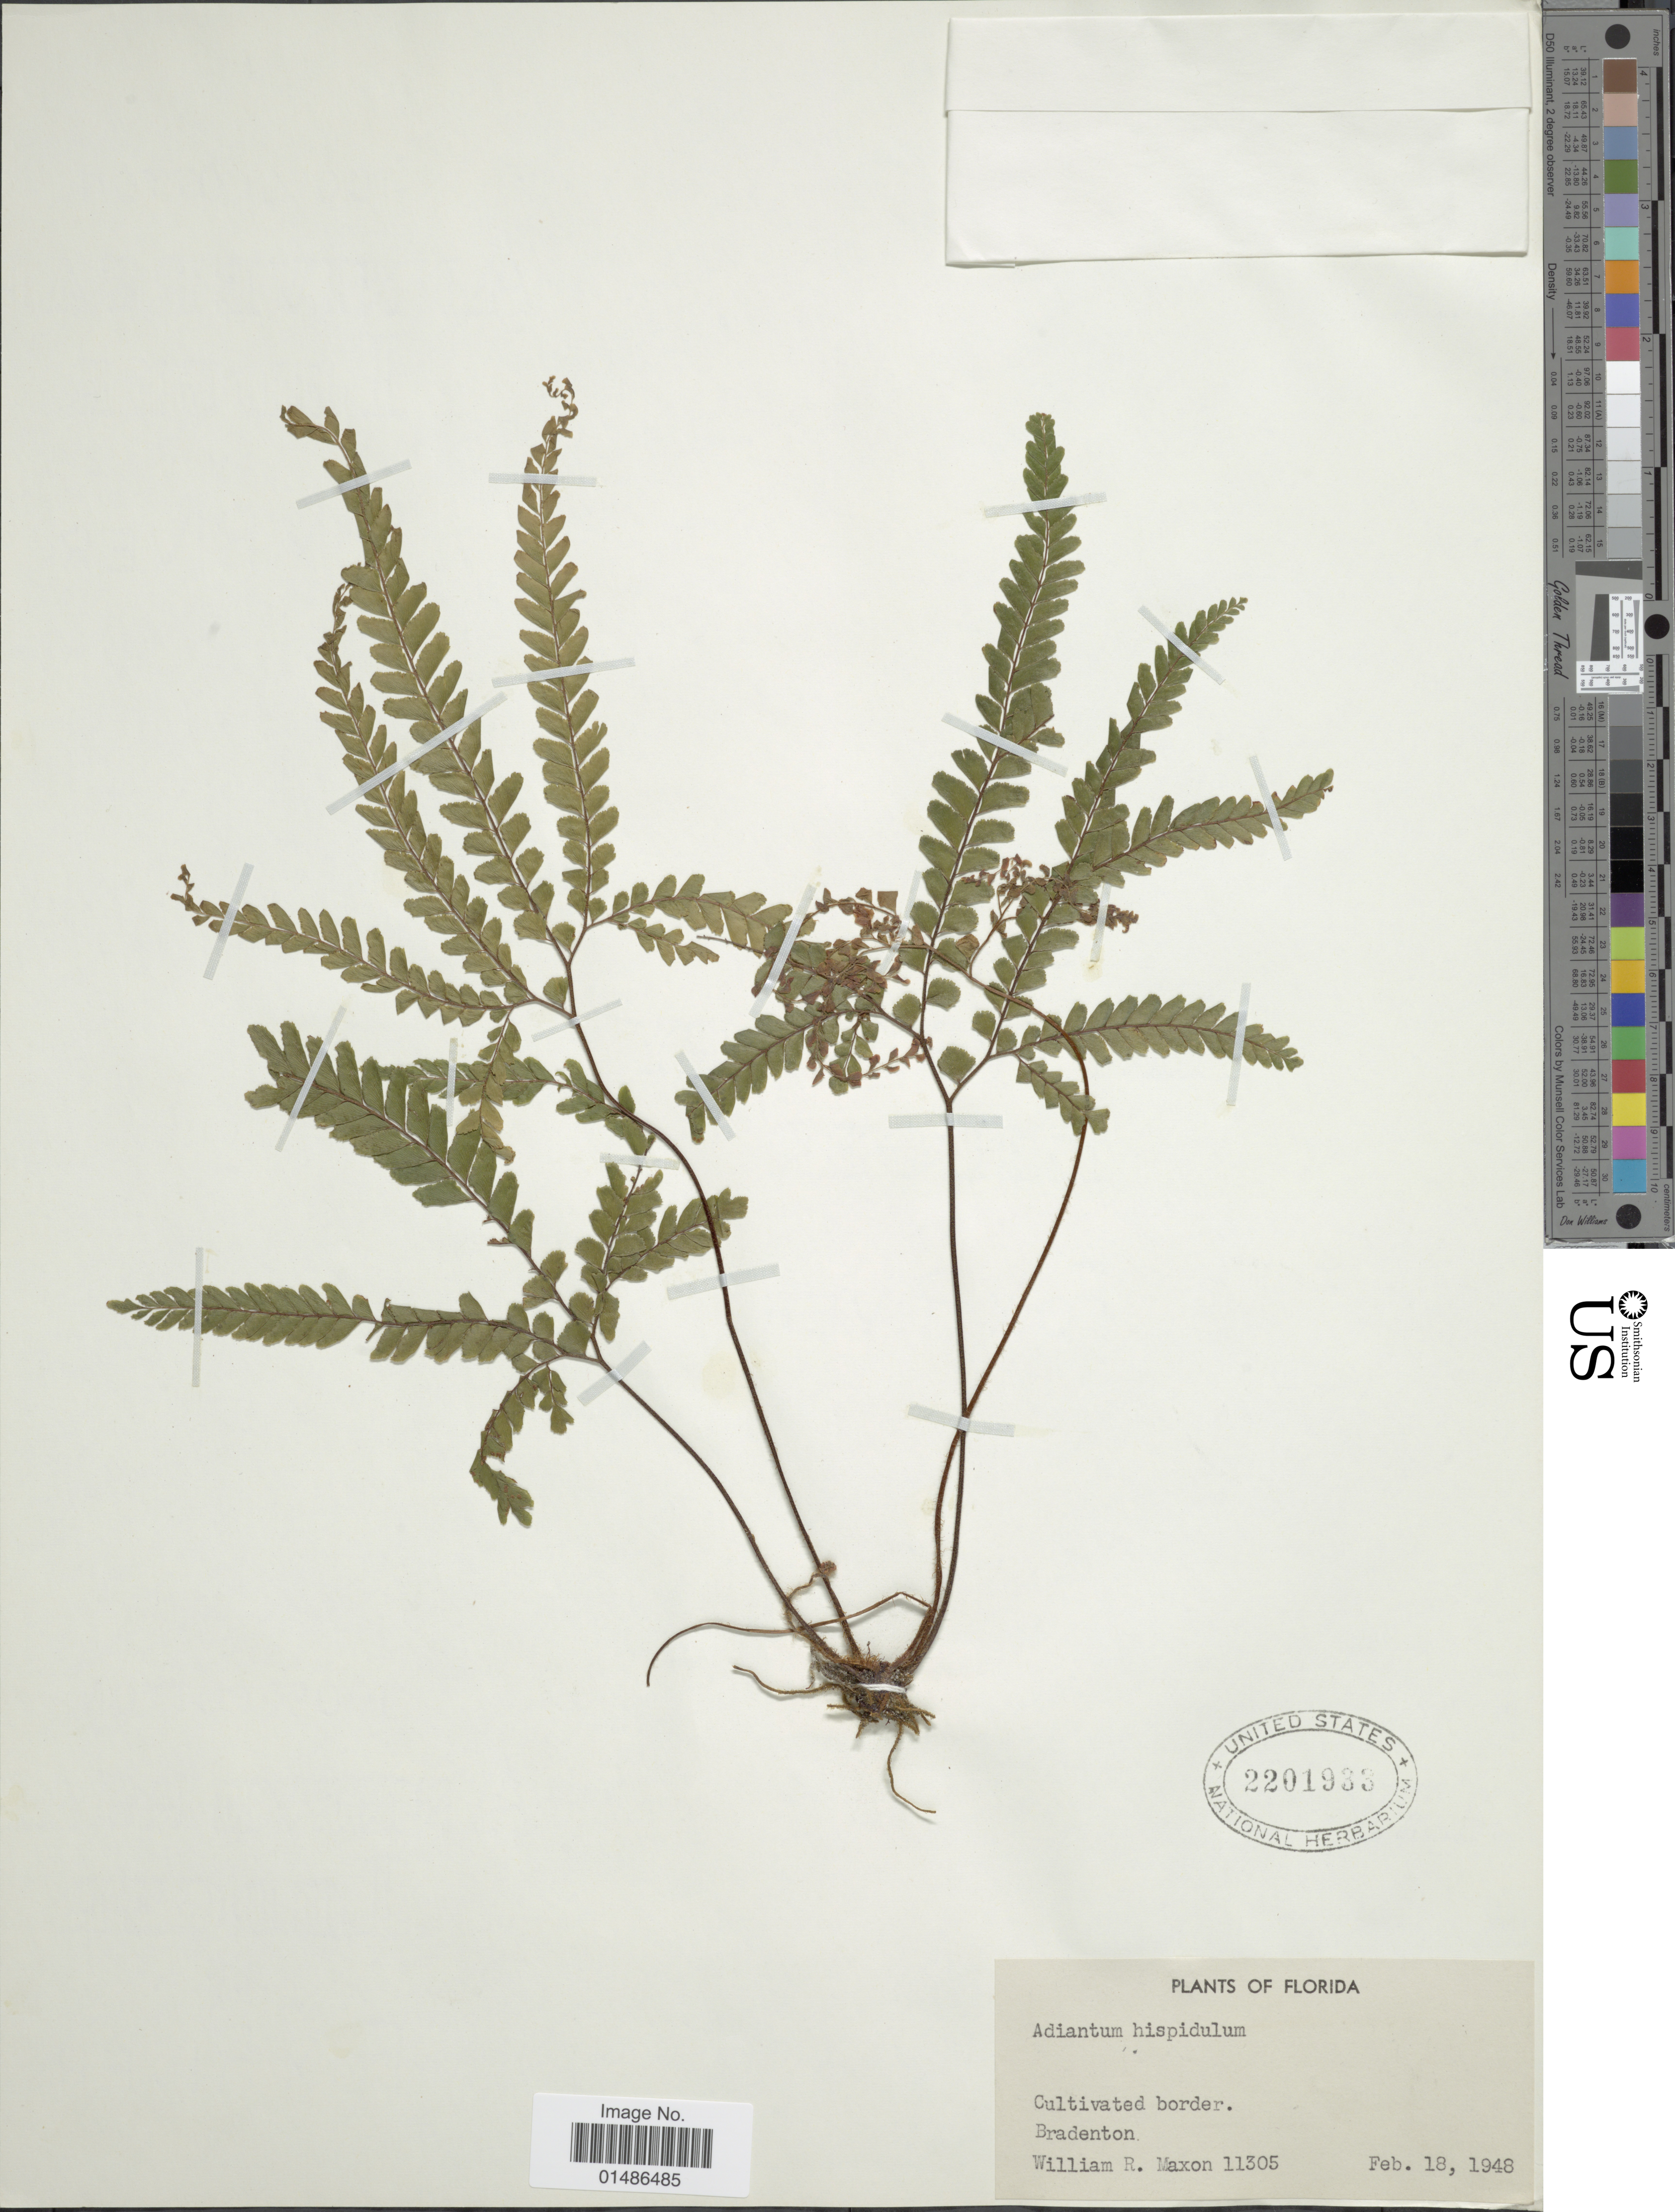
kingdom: Plantae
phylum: Tracheophyta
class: Polypodiopsida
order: Polypodiales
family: Pteridaceae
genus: Adiantum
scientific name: Adiantum hispidulum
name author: Sw.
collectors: W. R. Maxon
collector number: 11305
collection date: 1948-02-18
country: United States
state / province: Florida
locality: Florida. Cultivated border. Brandenton.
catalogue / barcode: US 2201933